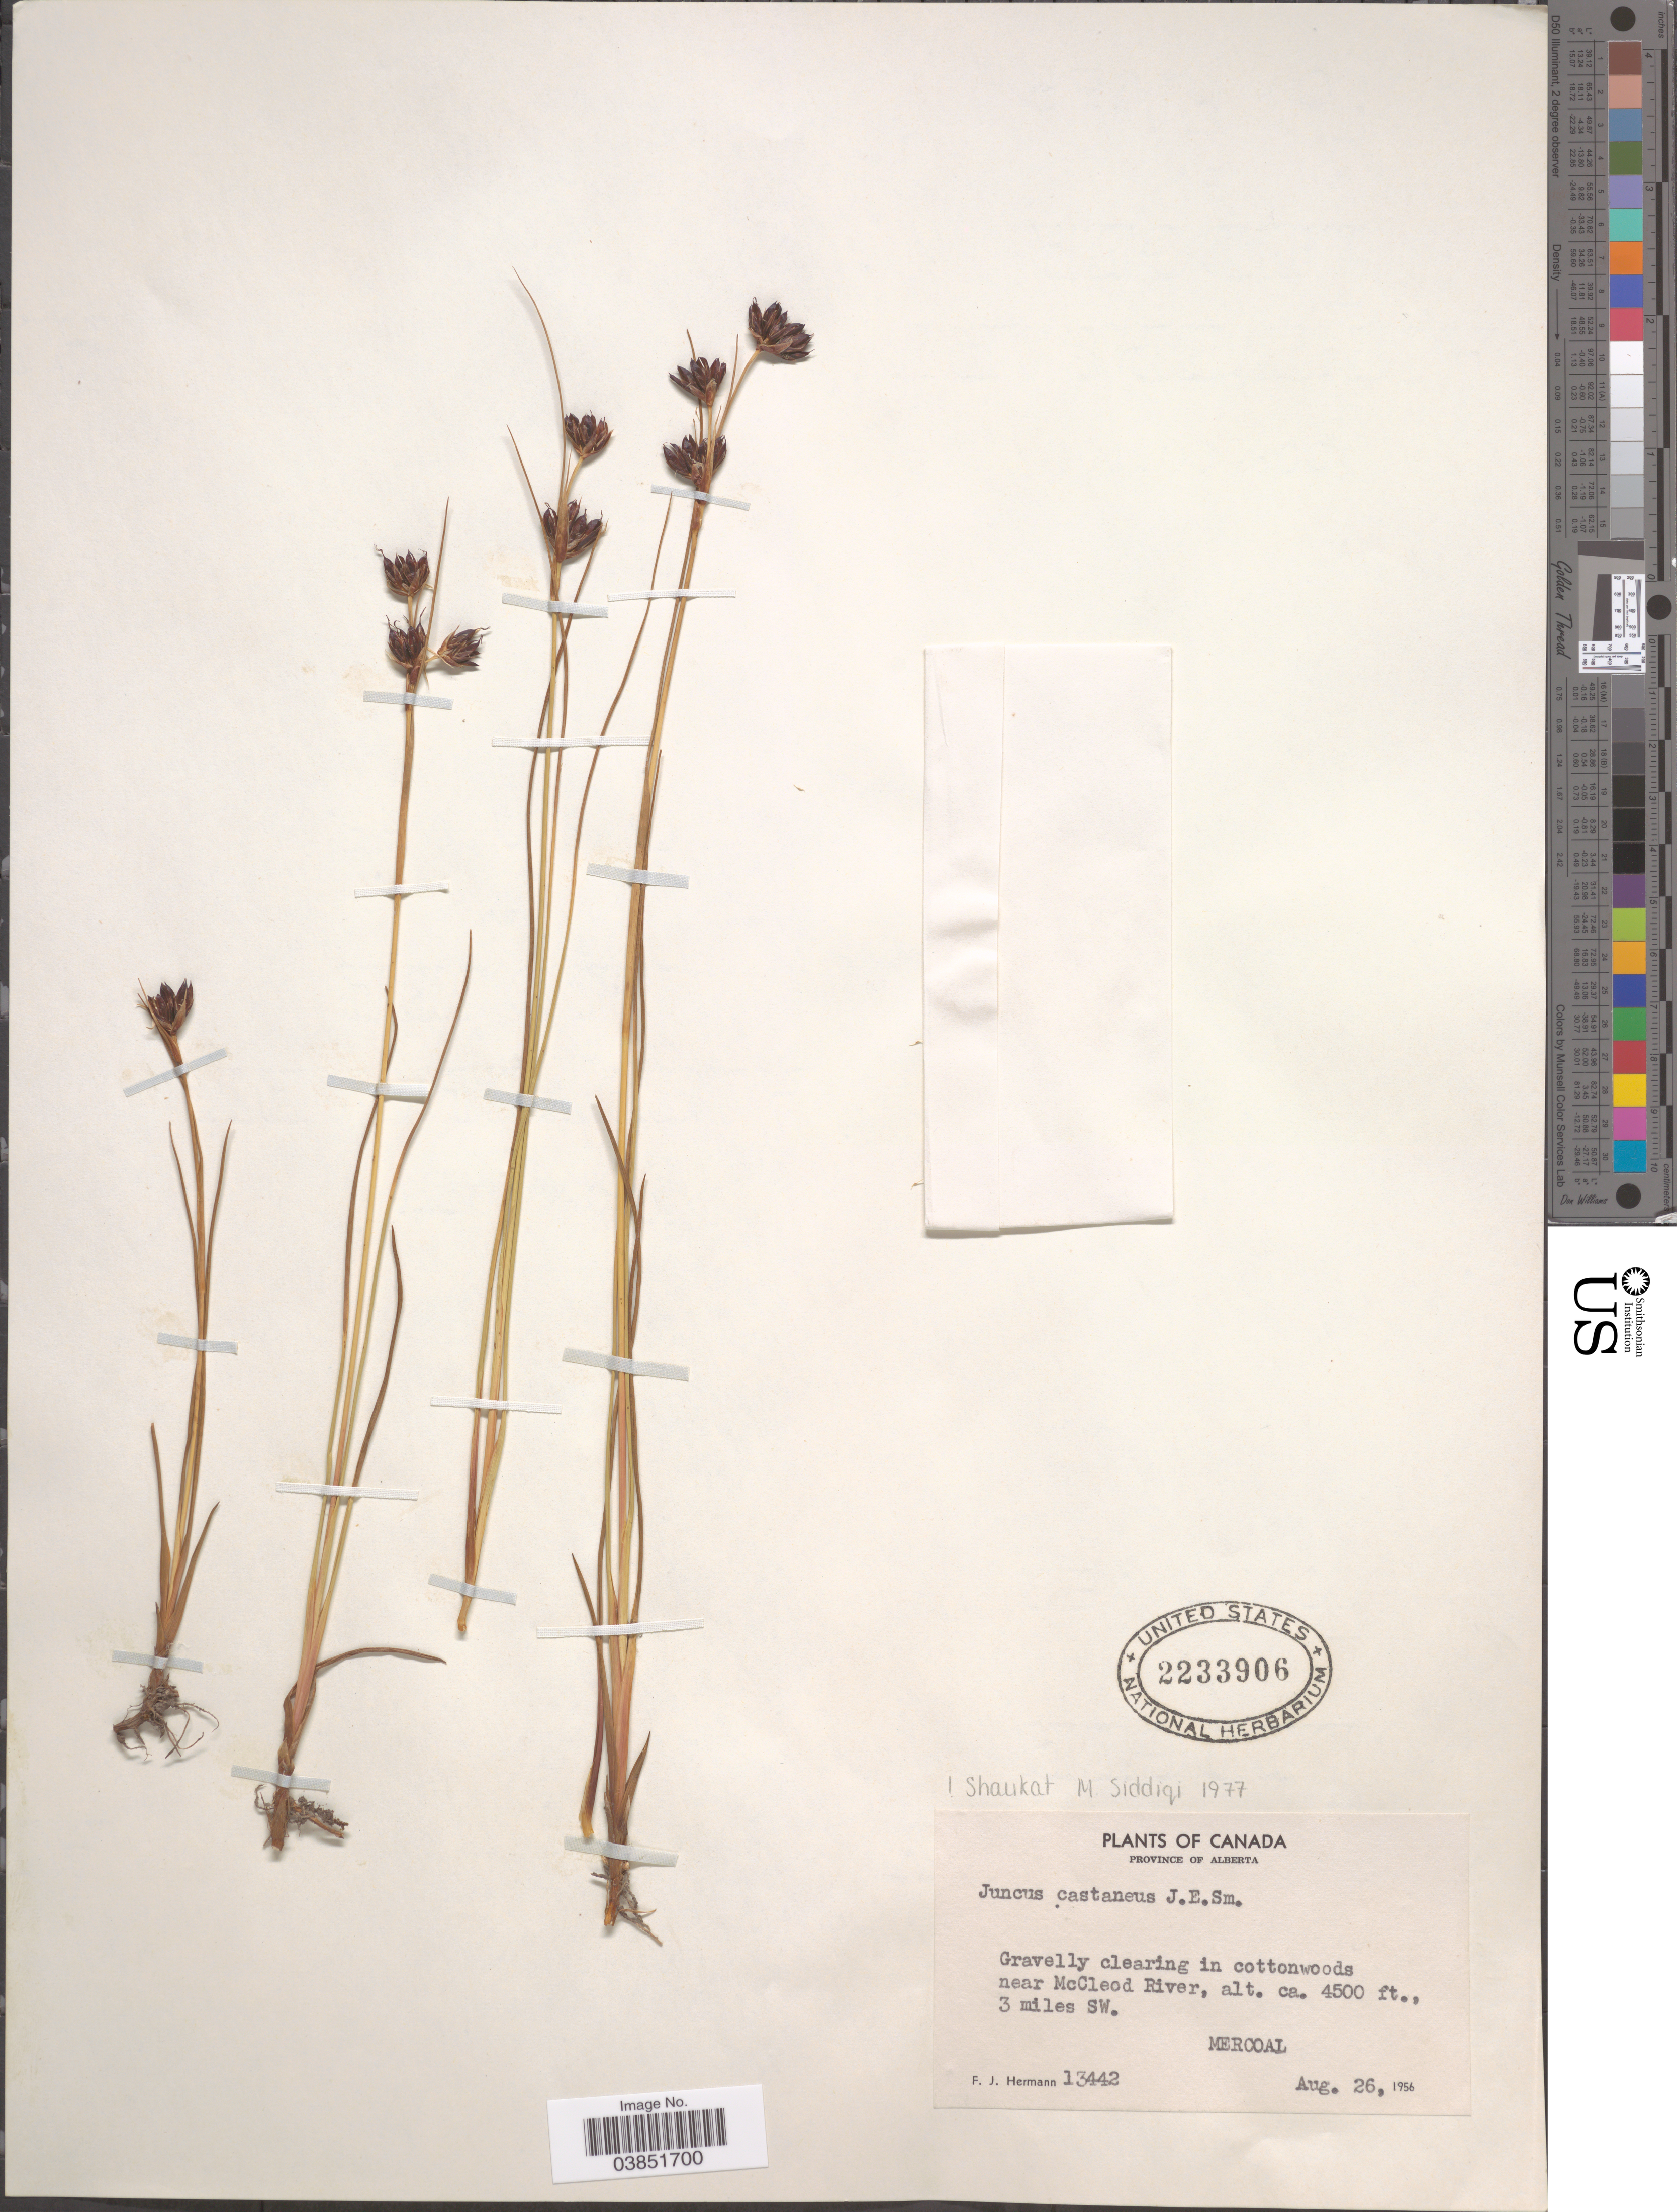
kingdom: Plantae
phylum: Tracheophyta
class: Liliopsida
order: Poales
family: Juncaceae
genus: Juncus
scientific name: Juncus castaneus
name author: Sm.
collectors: F. J. Hermann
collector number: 13442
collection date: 1956-08-26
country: Canada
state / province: Alberta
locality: Near McCleod River, 3 miles SW. Mercoal.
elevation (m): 1372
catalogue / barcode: US 2233906